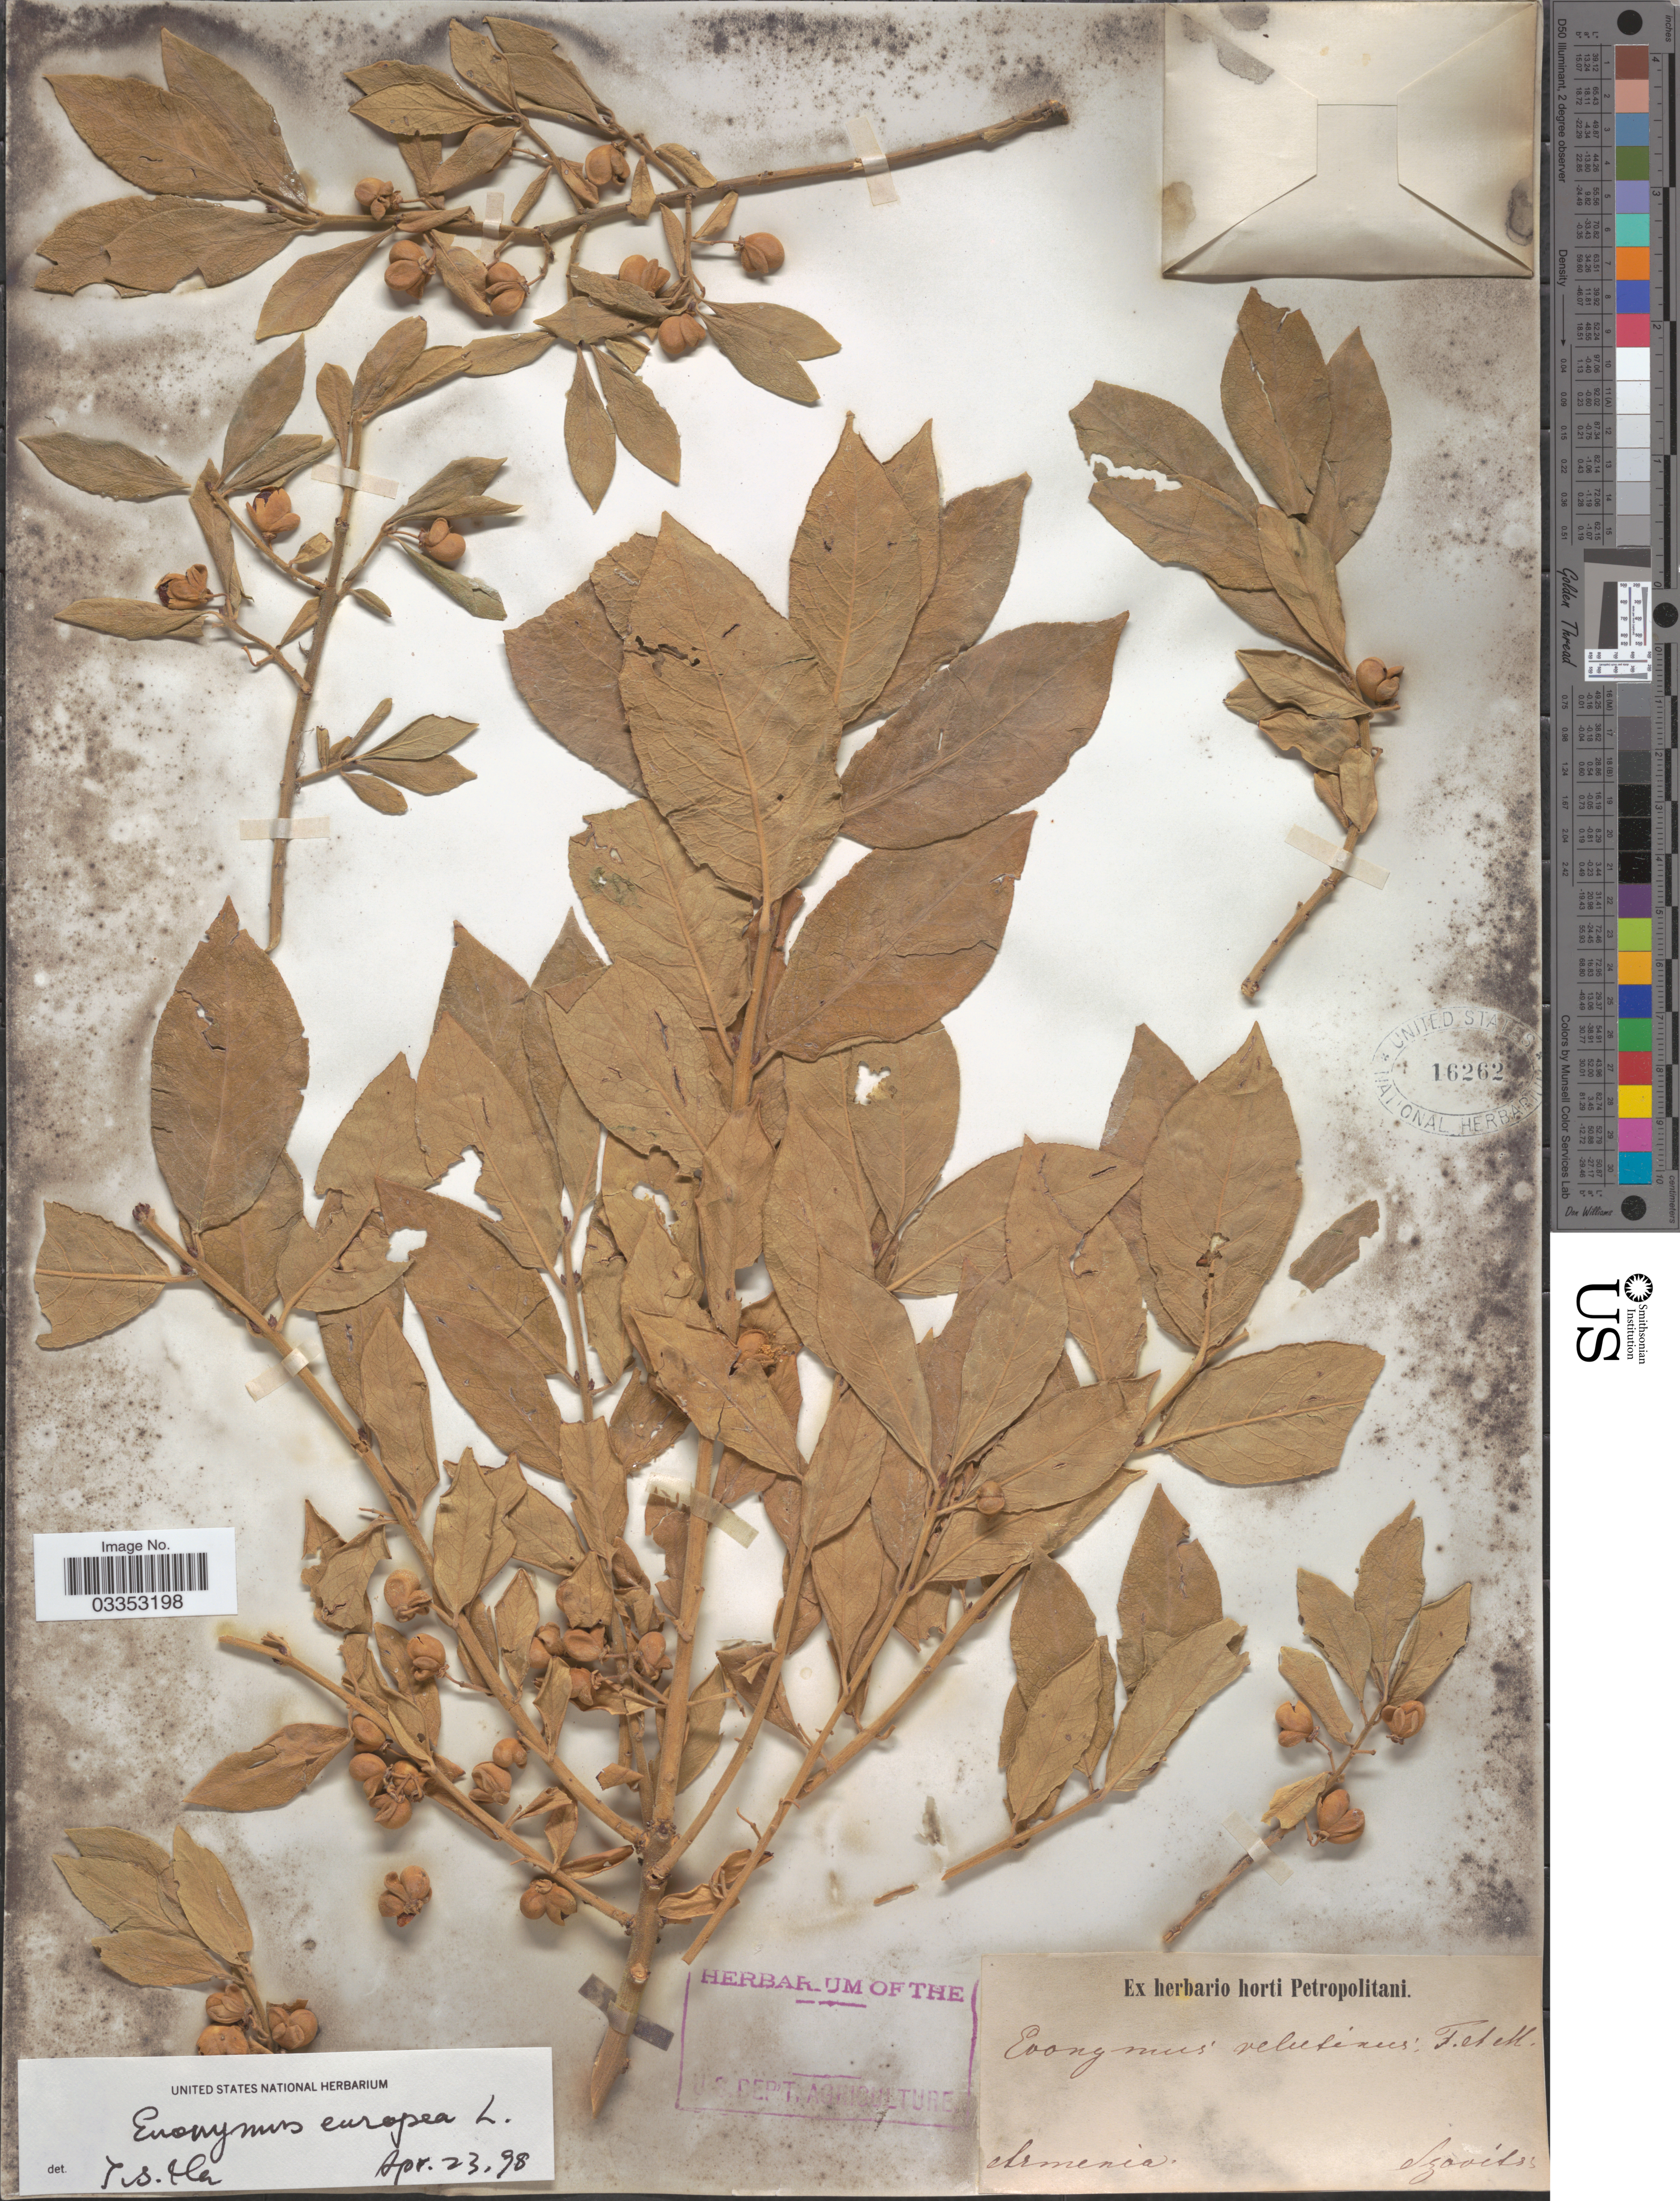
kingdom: Plantae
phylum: Tracheophyta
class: Magnoliopsida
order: Celastrales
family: Celastraceae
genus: Euonymus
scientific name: Euonymus europaeus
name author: L.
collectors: Szovits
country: Armenia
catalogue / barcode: US 16262